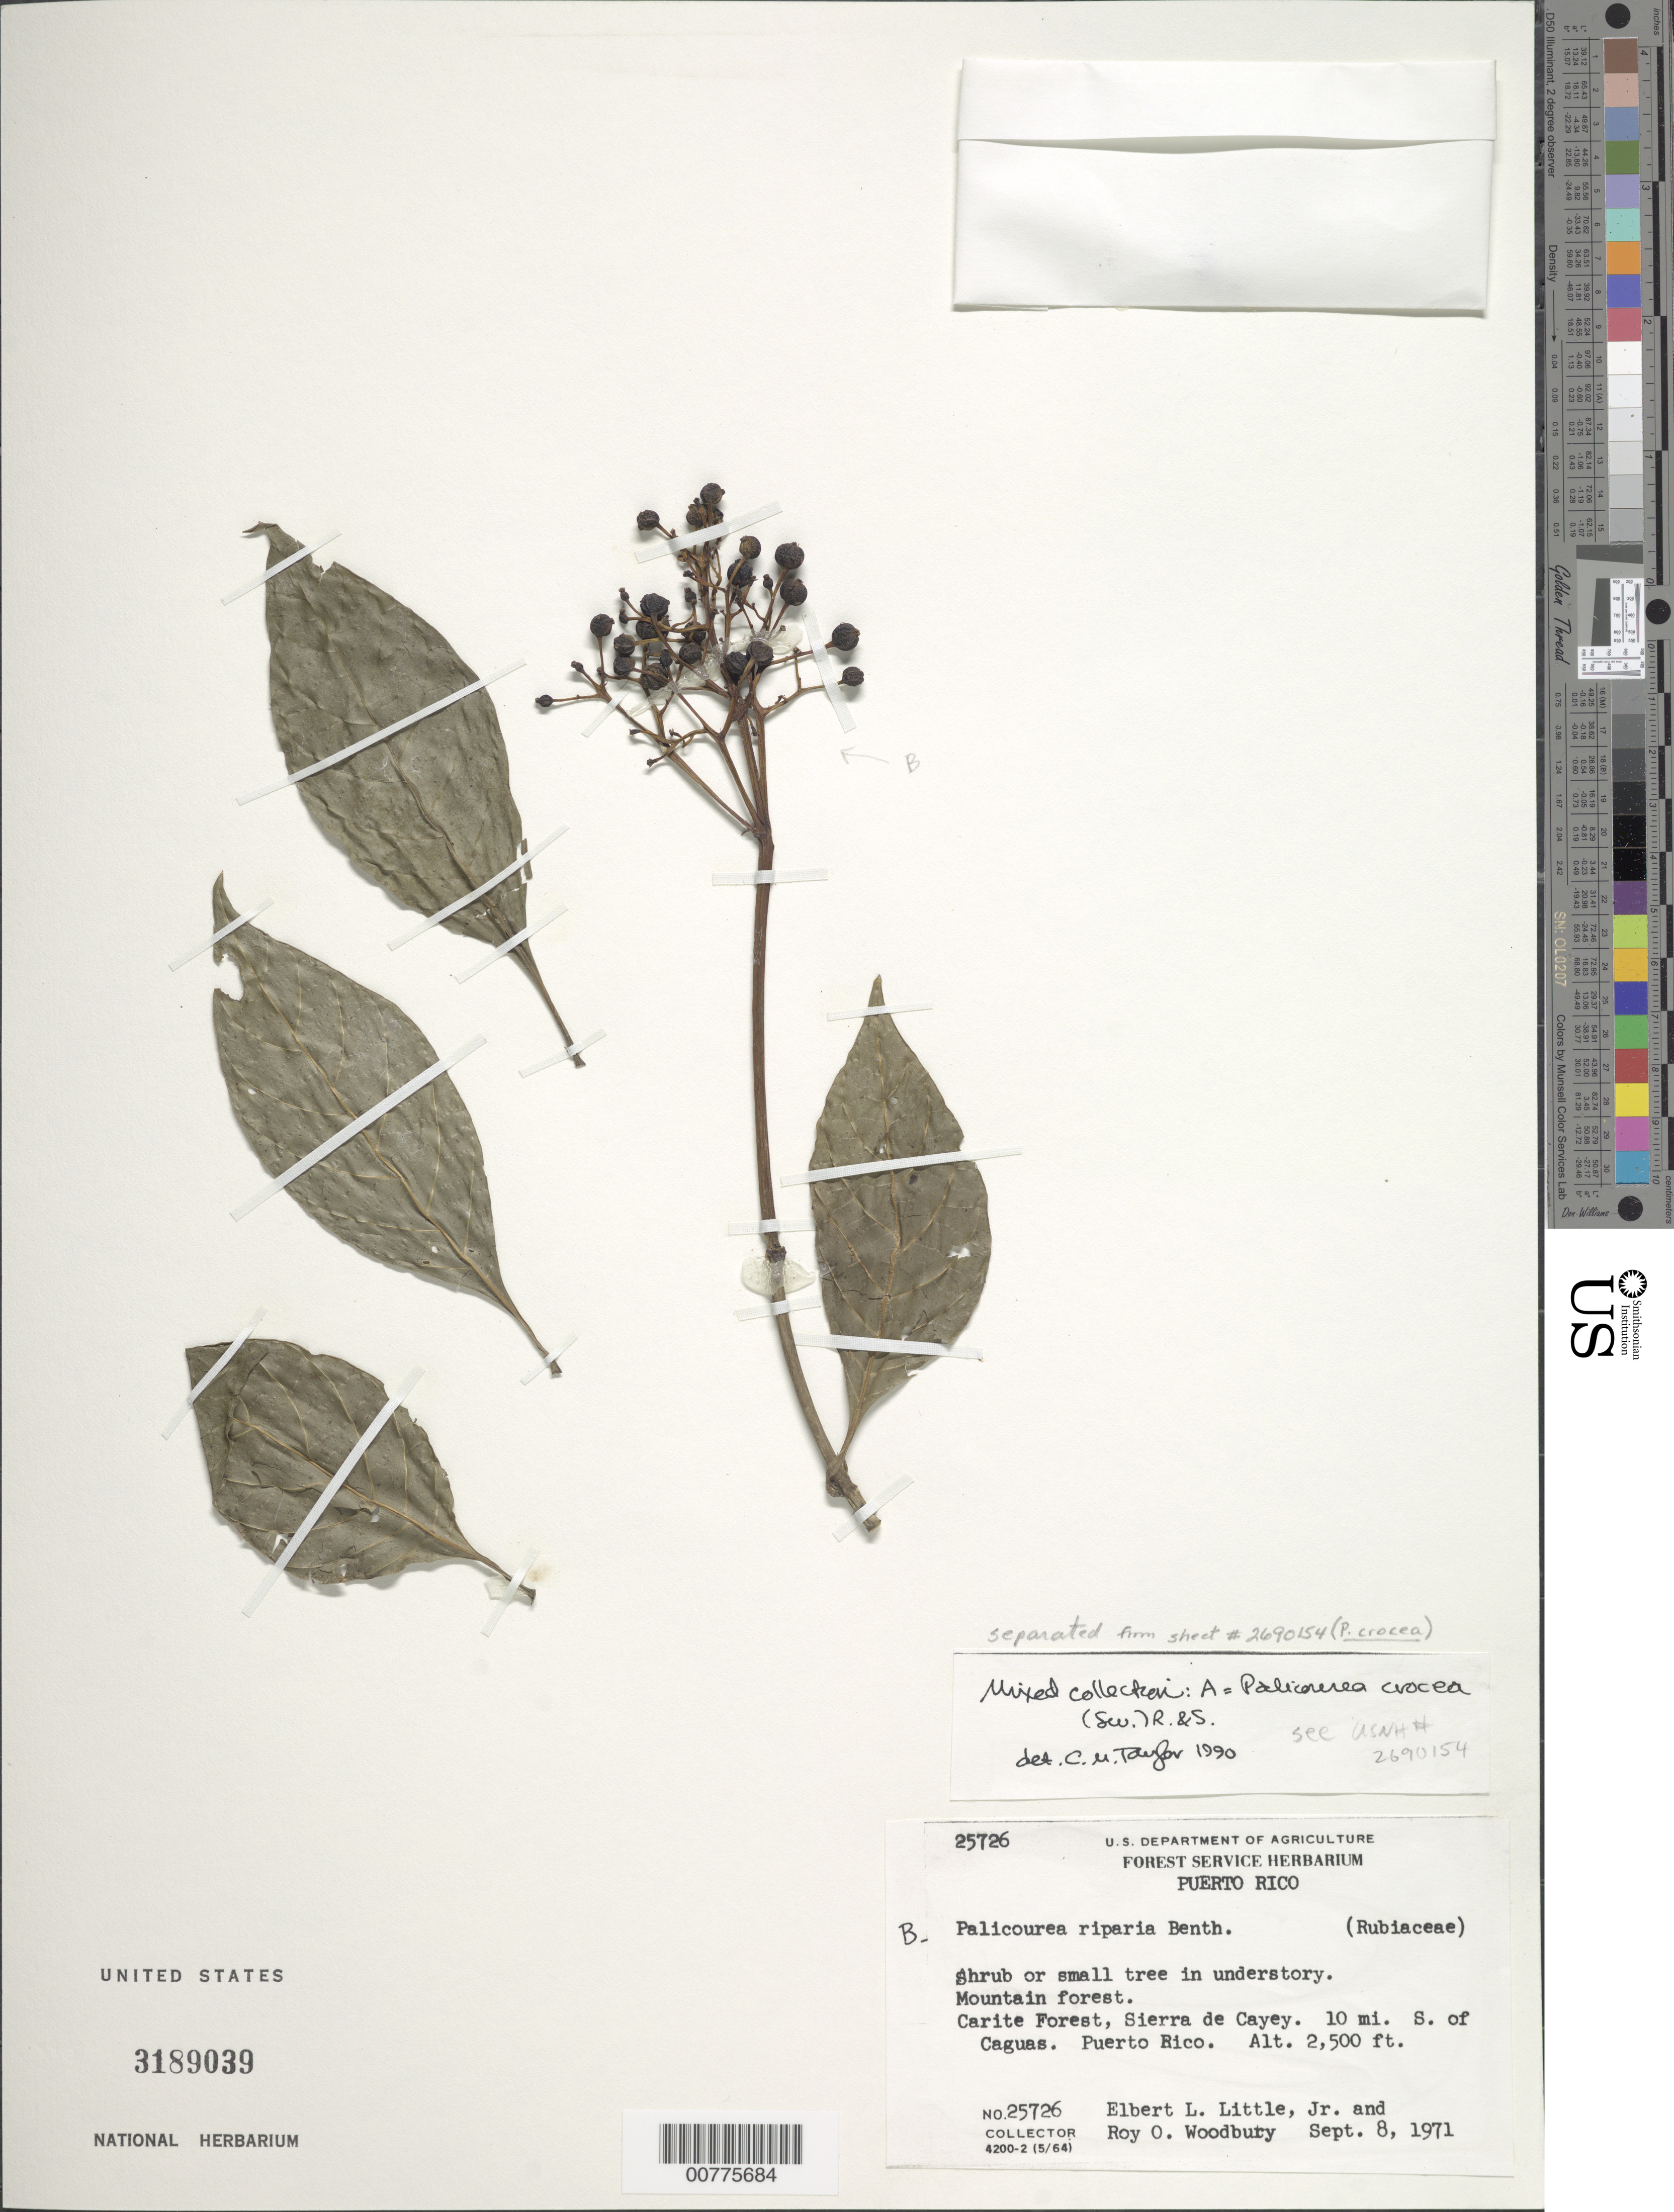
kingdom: Plantae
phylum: Tracheophyta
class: Magnoliopsida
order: Gentianales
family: Rubiaceae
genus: Palicourea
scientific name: Palicourea croceoides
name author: Desv. ex Ham.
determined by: Taylor, Charlotte M.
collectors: E. L. Little & R. O. Woodbury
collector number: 25726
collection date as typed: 08 Sep 1971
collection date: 1971-09-08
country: Puerto Rico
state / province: Cayey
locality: Carite Forest, Sierra de Cayey, 10 mi S of Caguas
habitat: Mountain forest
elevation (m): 762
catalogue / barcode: US 3189039